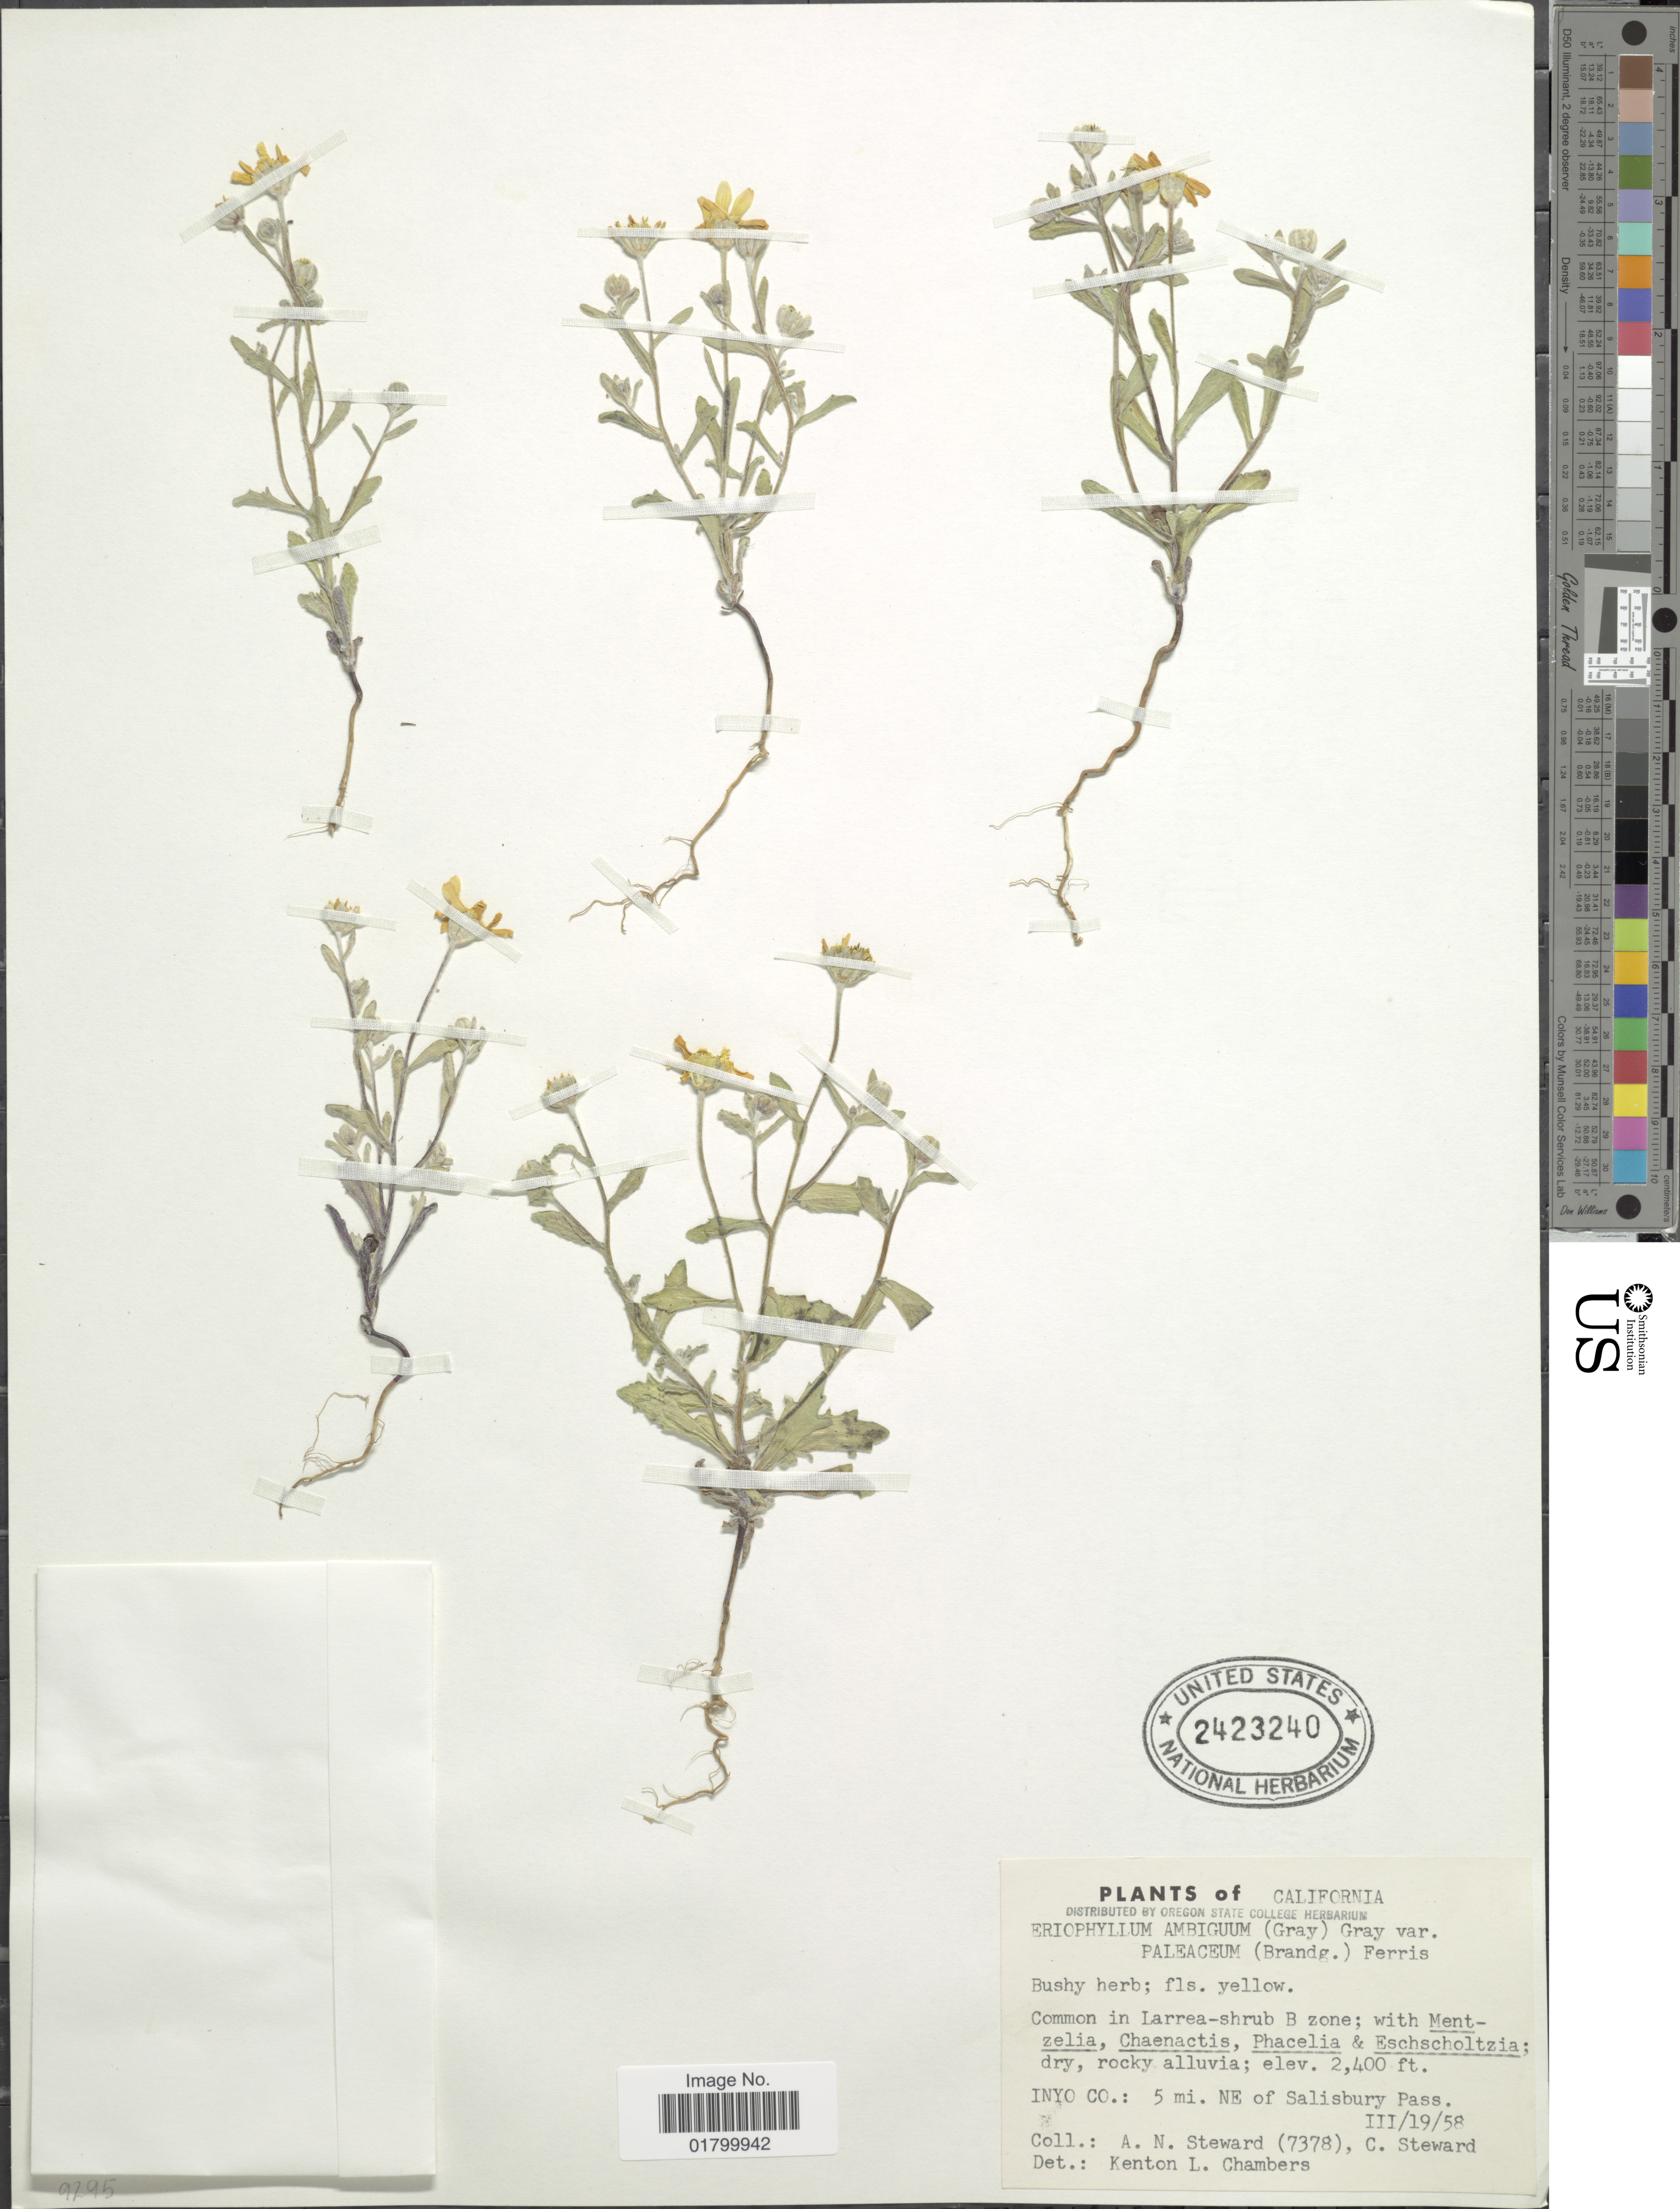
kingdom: Plantae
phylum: Tracheophyta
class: Magnoliopsida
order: Asterales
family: Asteraceae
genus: Eriophyllum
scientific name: Eriophyllum ambiguum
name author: (A. Gray) A. Gray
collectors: A. N. Steward & C. Steward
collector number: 7378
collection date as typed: Transcribed d/m/y: 19/3/58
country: United States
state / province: California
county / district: Inyo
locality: Inyo Co.: 5 mi. NE of Salisbury Pass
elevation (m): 732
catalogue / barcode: US 2423240